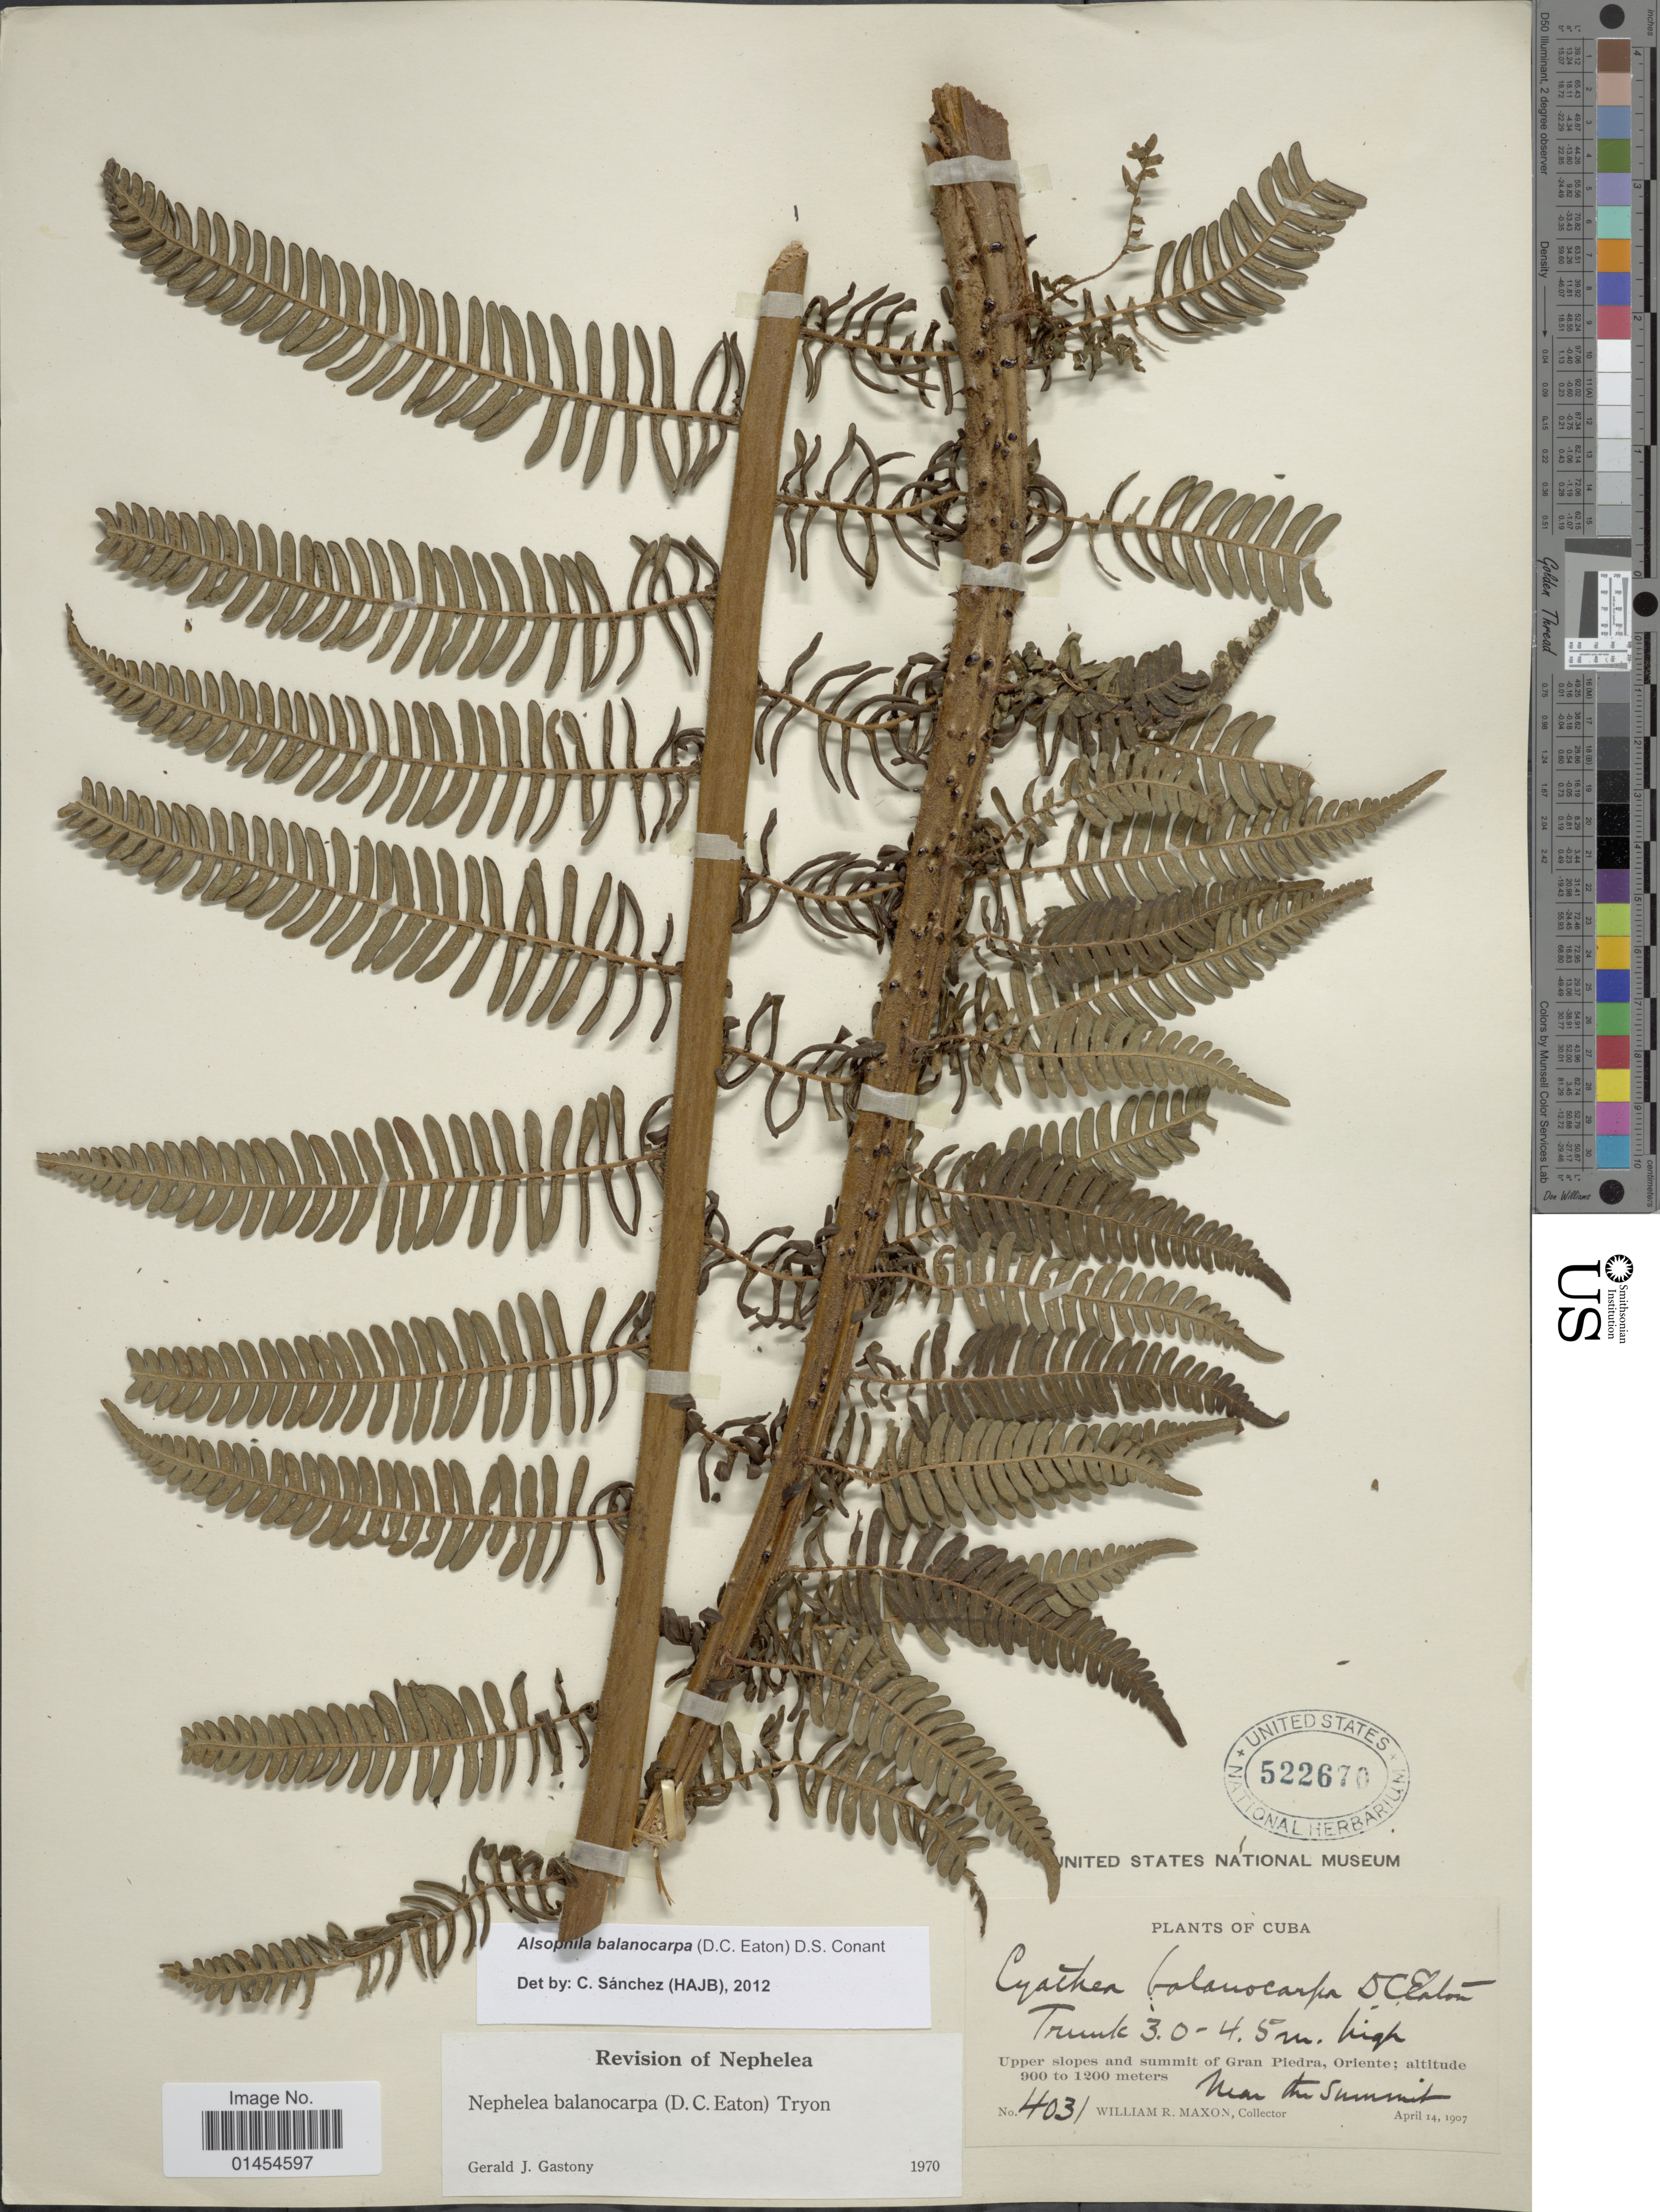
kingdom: Plantae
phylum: Tracheophyta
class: Polypodiopsida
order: Cyatheales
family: Cyatheaceae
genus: Alsophila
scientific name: Alsophila balanocarpa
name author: (D.C. Eaton) D.S. Conant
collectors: W. R. Maxon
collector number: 4031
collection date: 1907-04-14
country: Cuba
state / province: Oriente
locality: Upper slopes and summit of Gran Piedra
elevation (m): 900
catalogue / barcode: US 522670